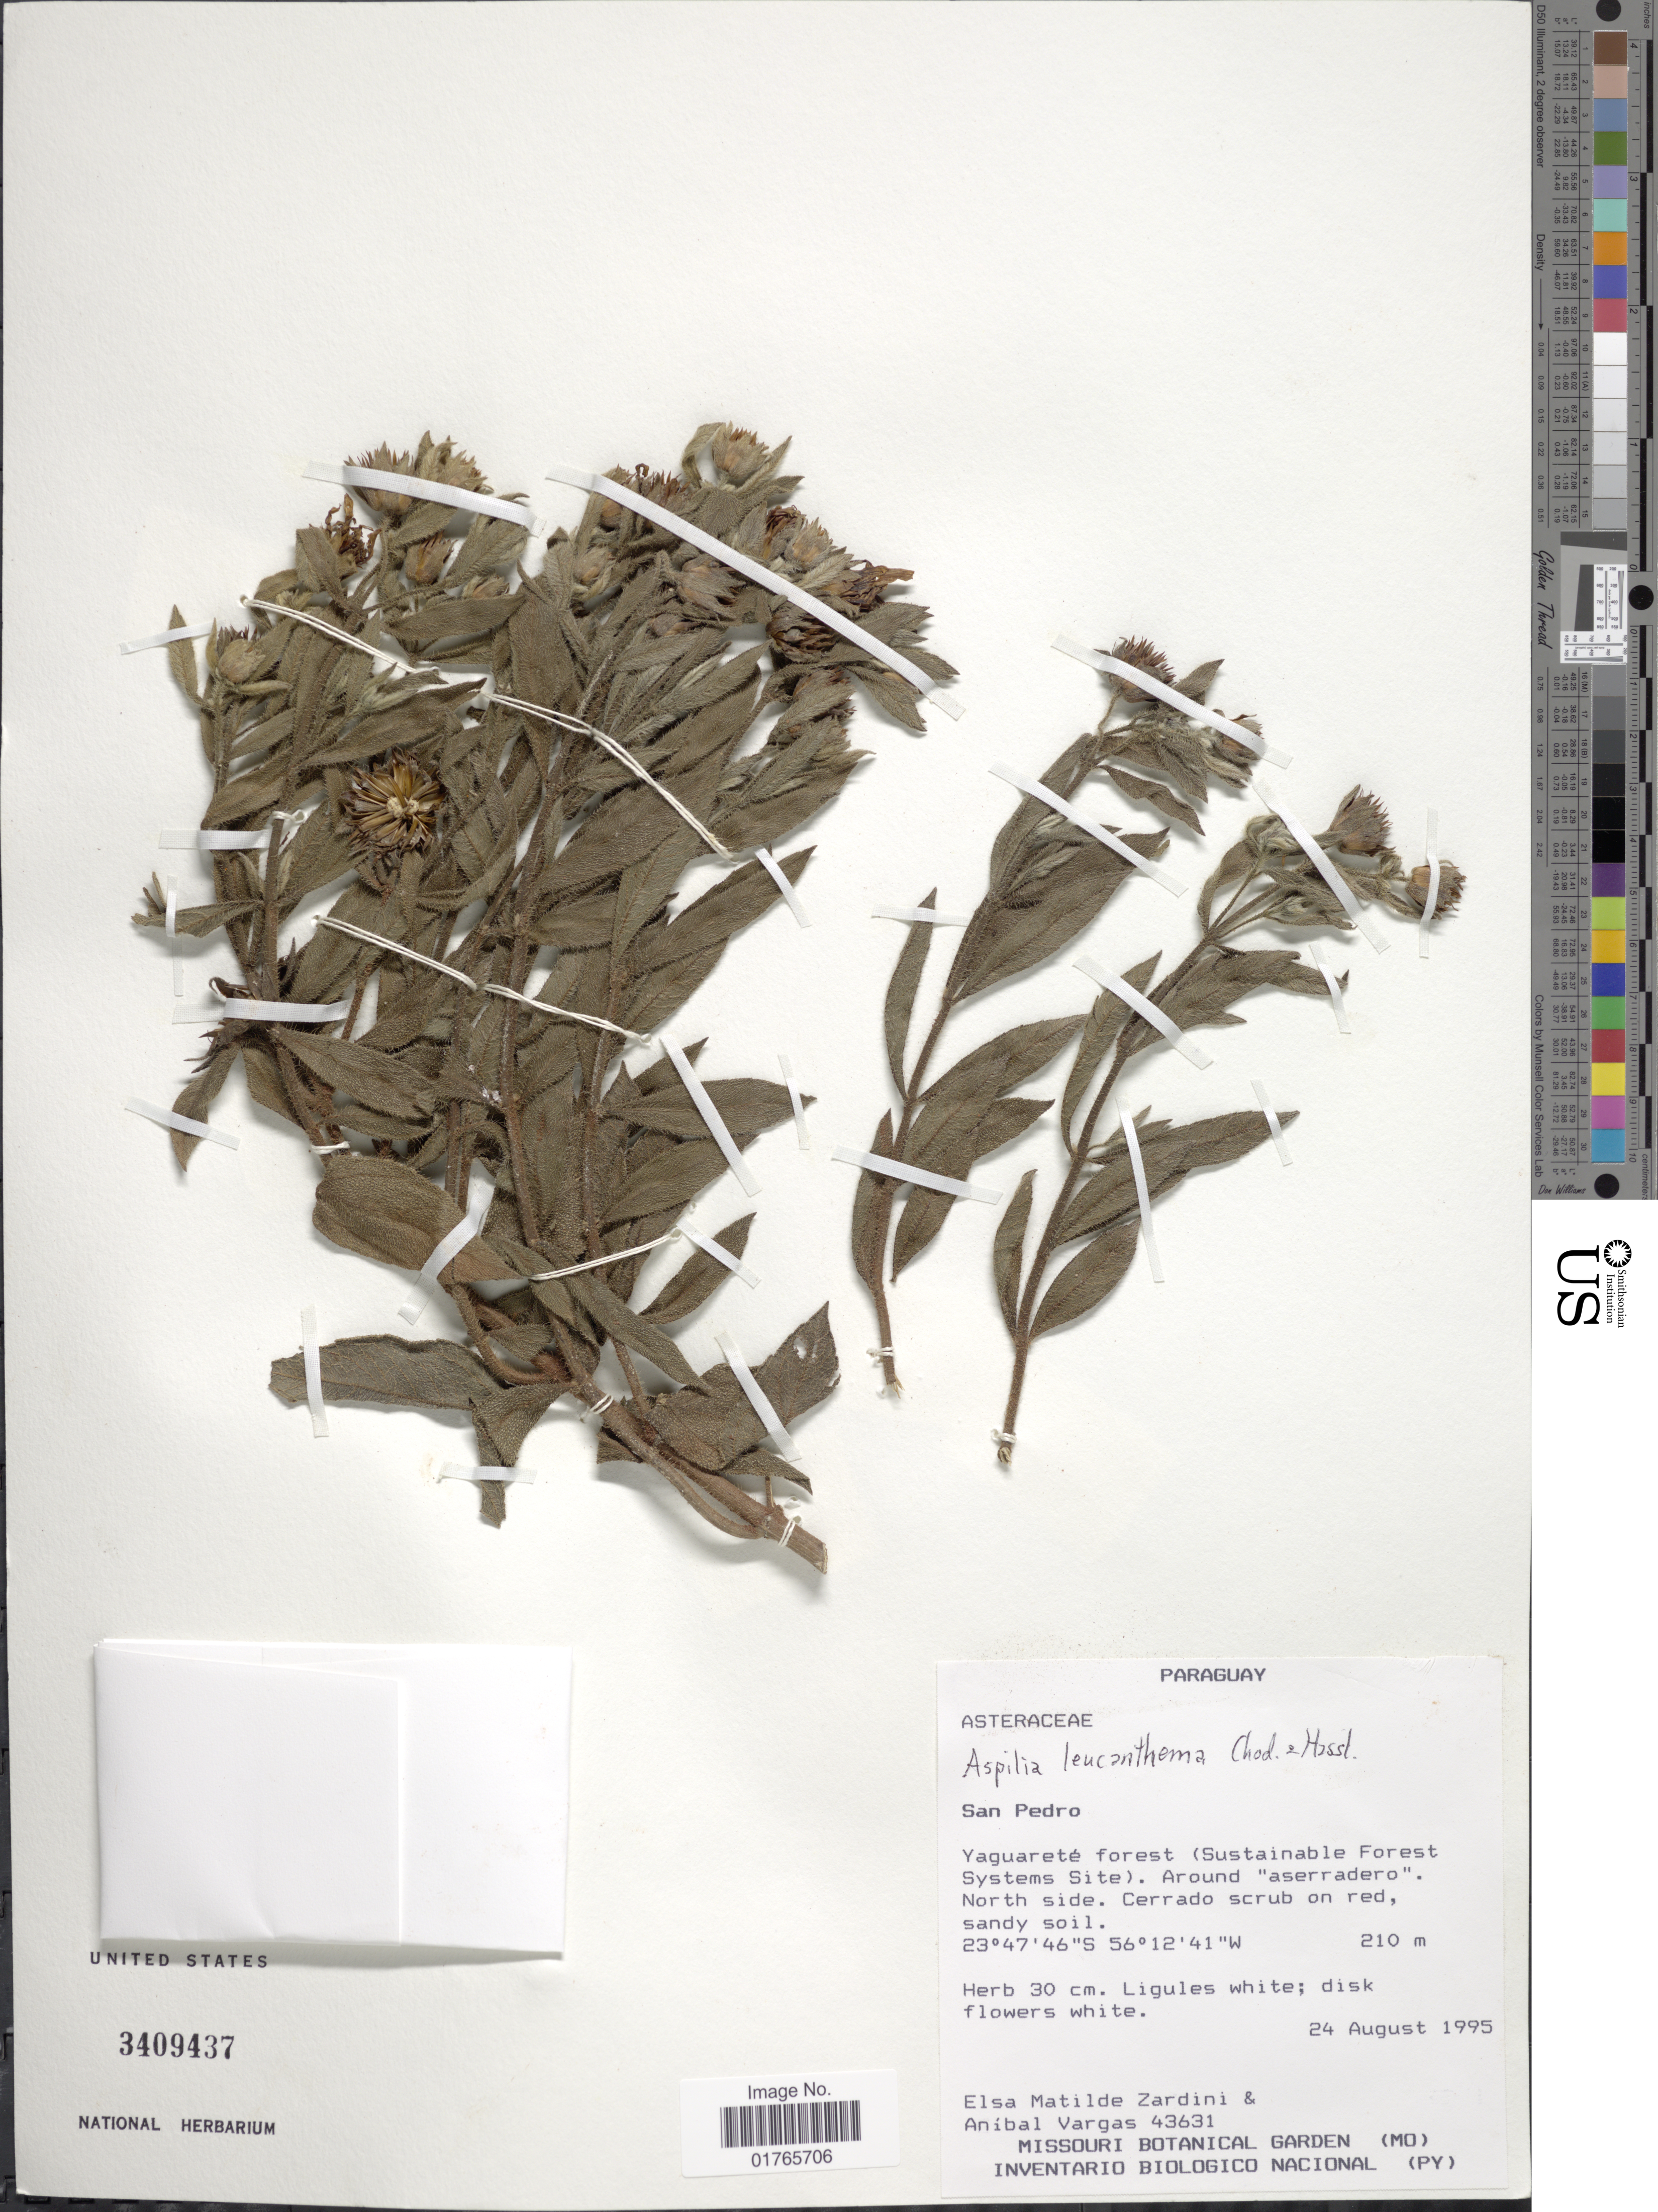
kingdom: Plantae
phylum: Tracheophyta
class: Magnoliopsida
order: Asterales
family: Asteraceae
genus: Aspilia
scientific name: Aspilia leucanthemum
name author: Chodat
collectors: E. M. Zardini & A. Vargas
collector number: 43631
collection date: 1995-08-24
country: Paraguay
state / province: San Pedro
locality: Yaguarete Forest (Sustainable Forest Systems Site)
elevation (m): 210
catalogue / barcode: US 3409437